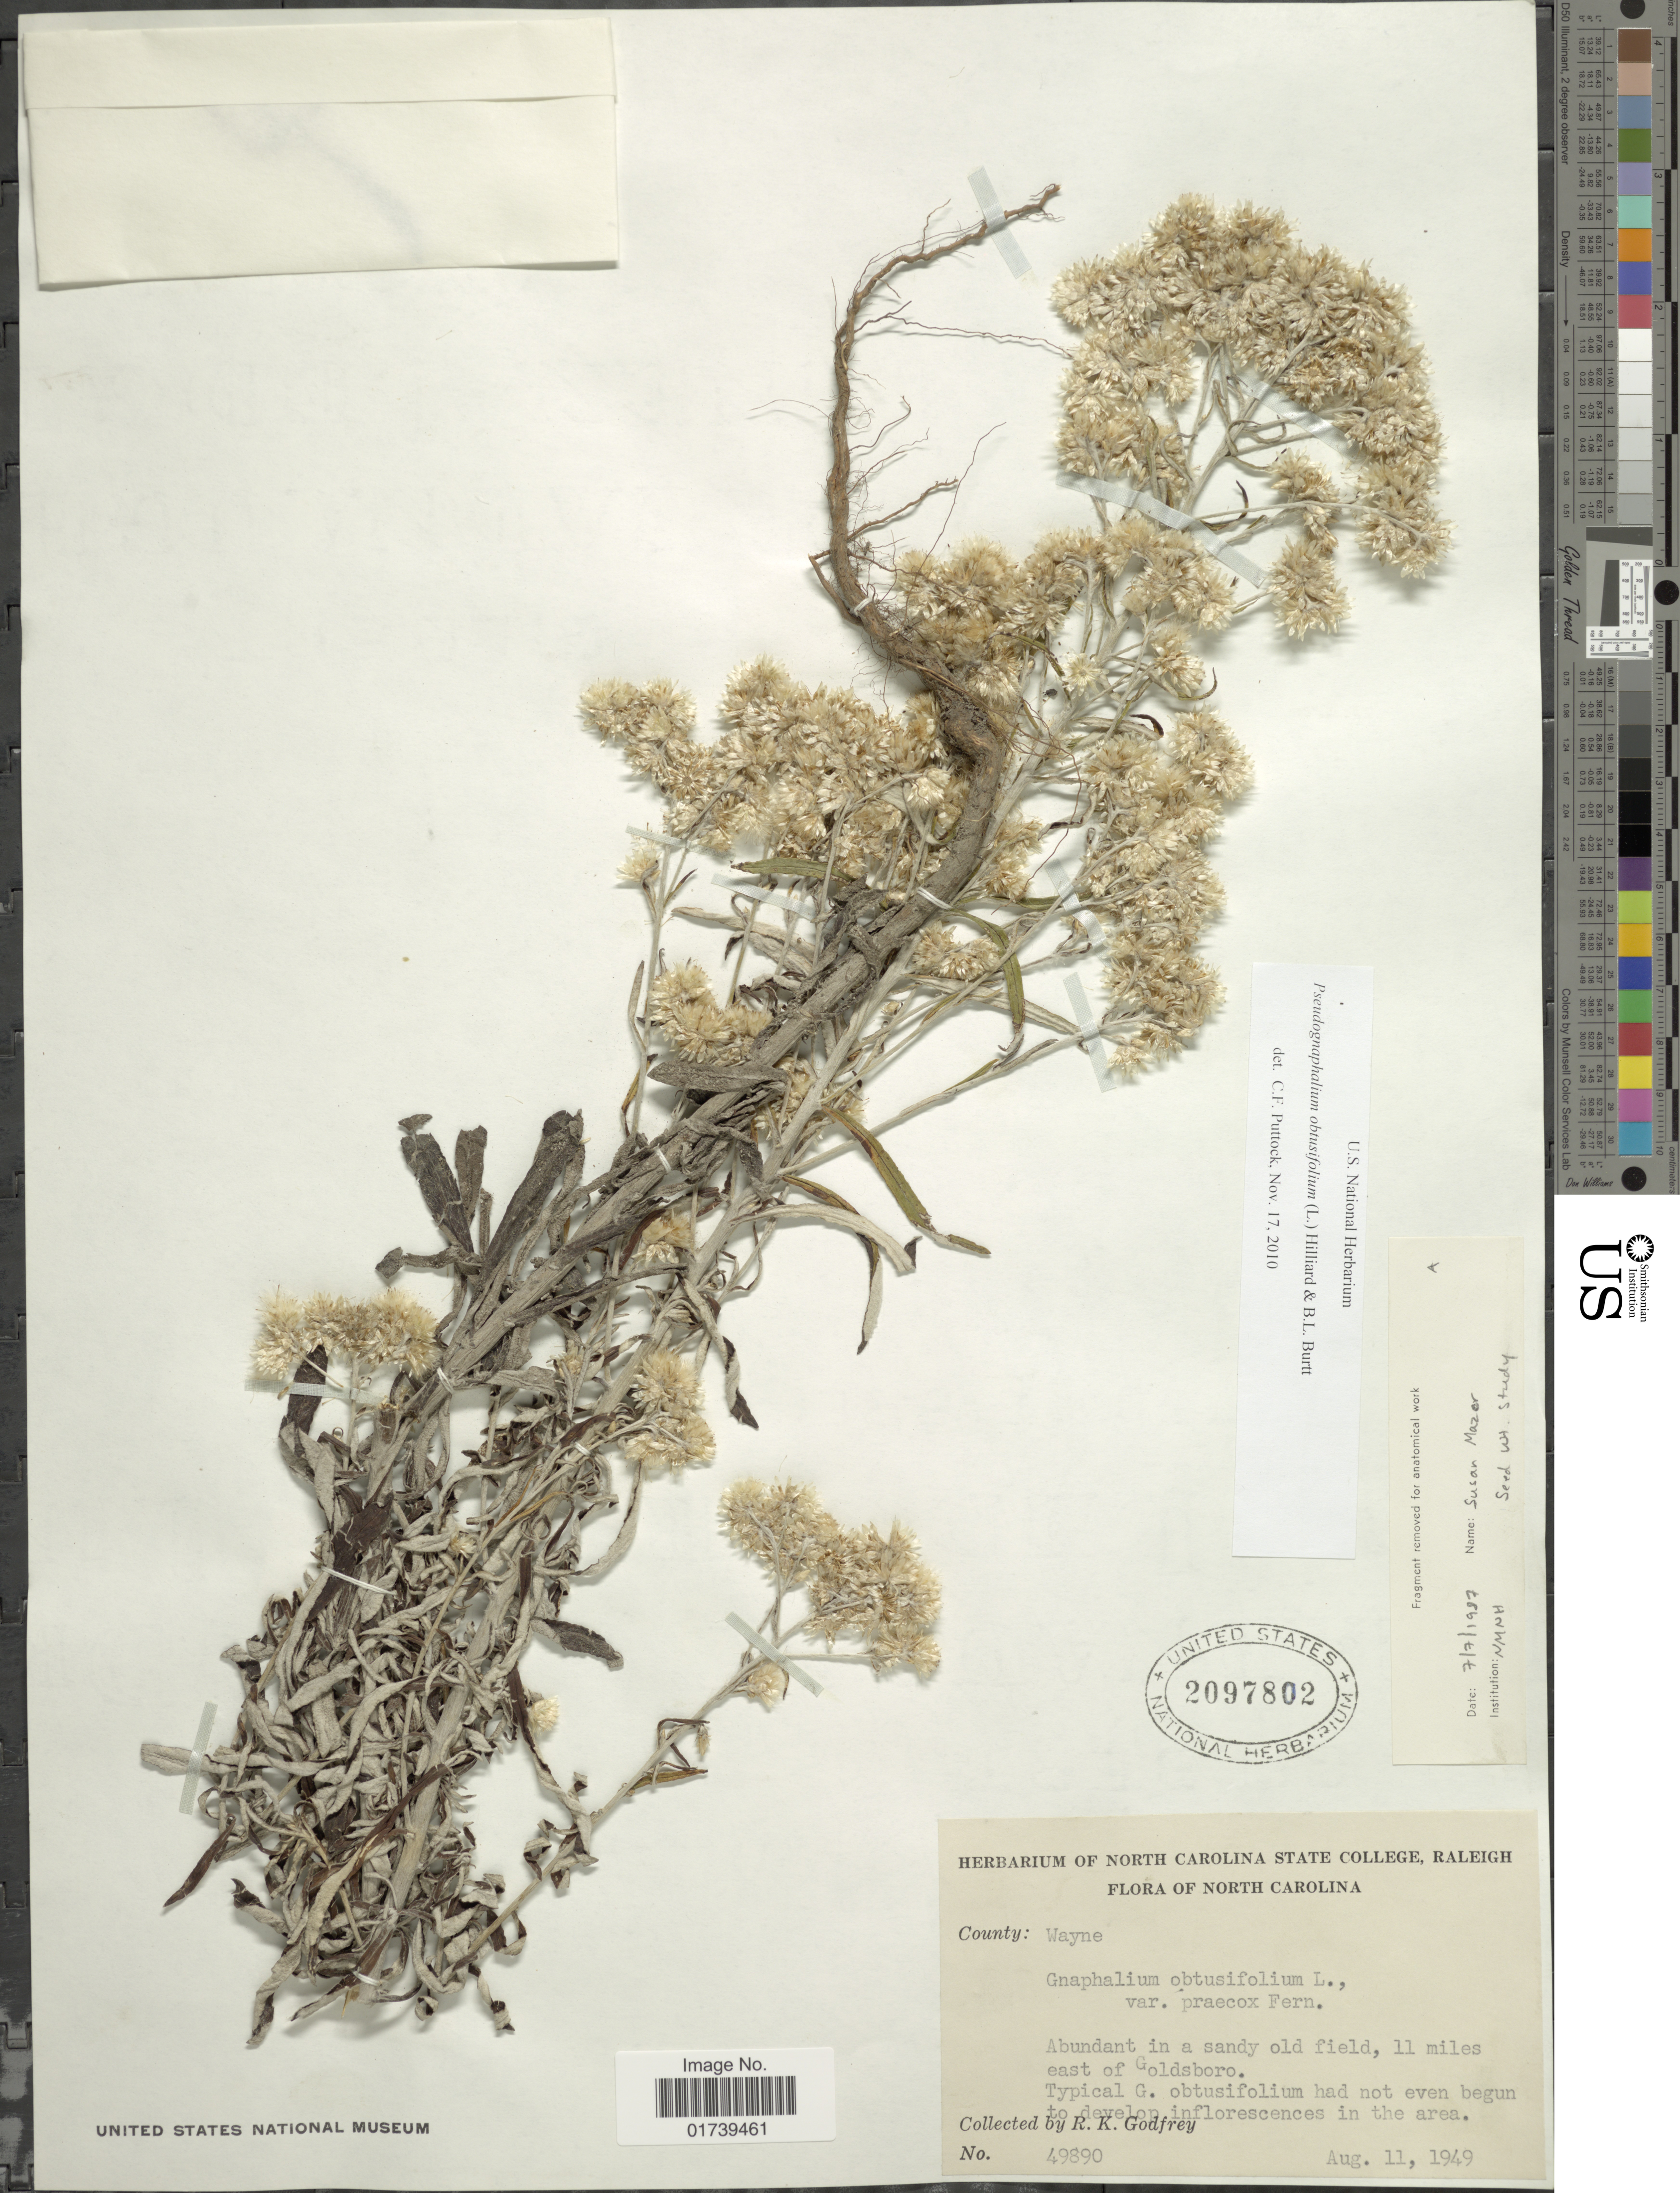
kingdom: Plantae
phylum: Tracheophyta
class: Magnoliopsida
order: Asterales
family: Asteraceae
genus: Pseudognaphalium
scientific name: Pseudognaphalium obtusifolium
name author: (L.) Hilliard & B.L. Burtt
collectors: R. K. Godfrey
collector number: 49890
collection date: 1949-08-11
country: United States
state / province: North Carolina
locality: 11 miles east of Goldsboro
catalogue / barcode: US 2097802